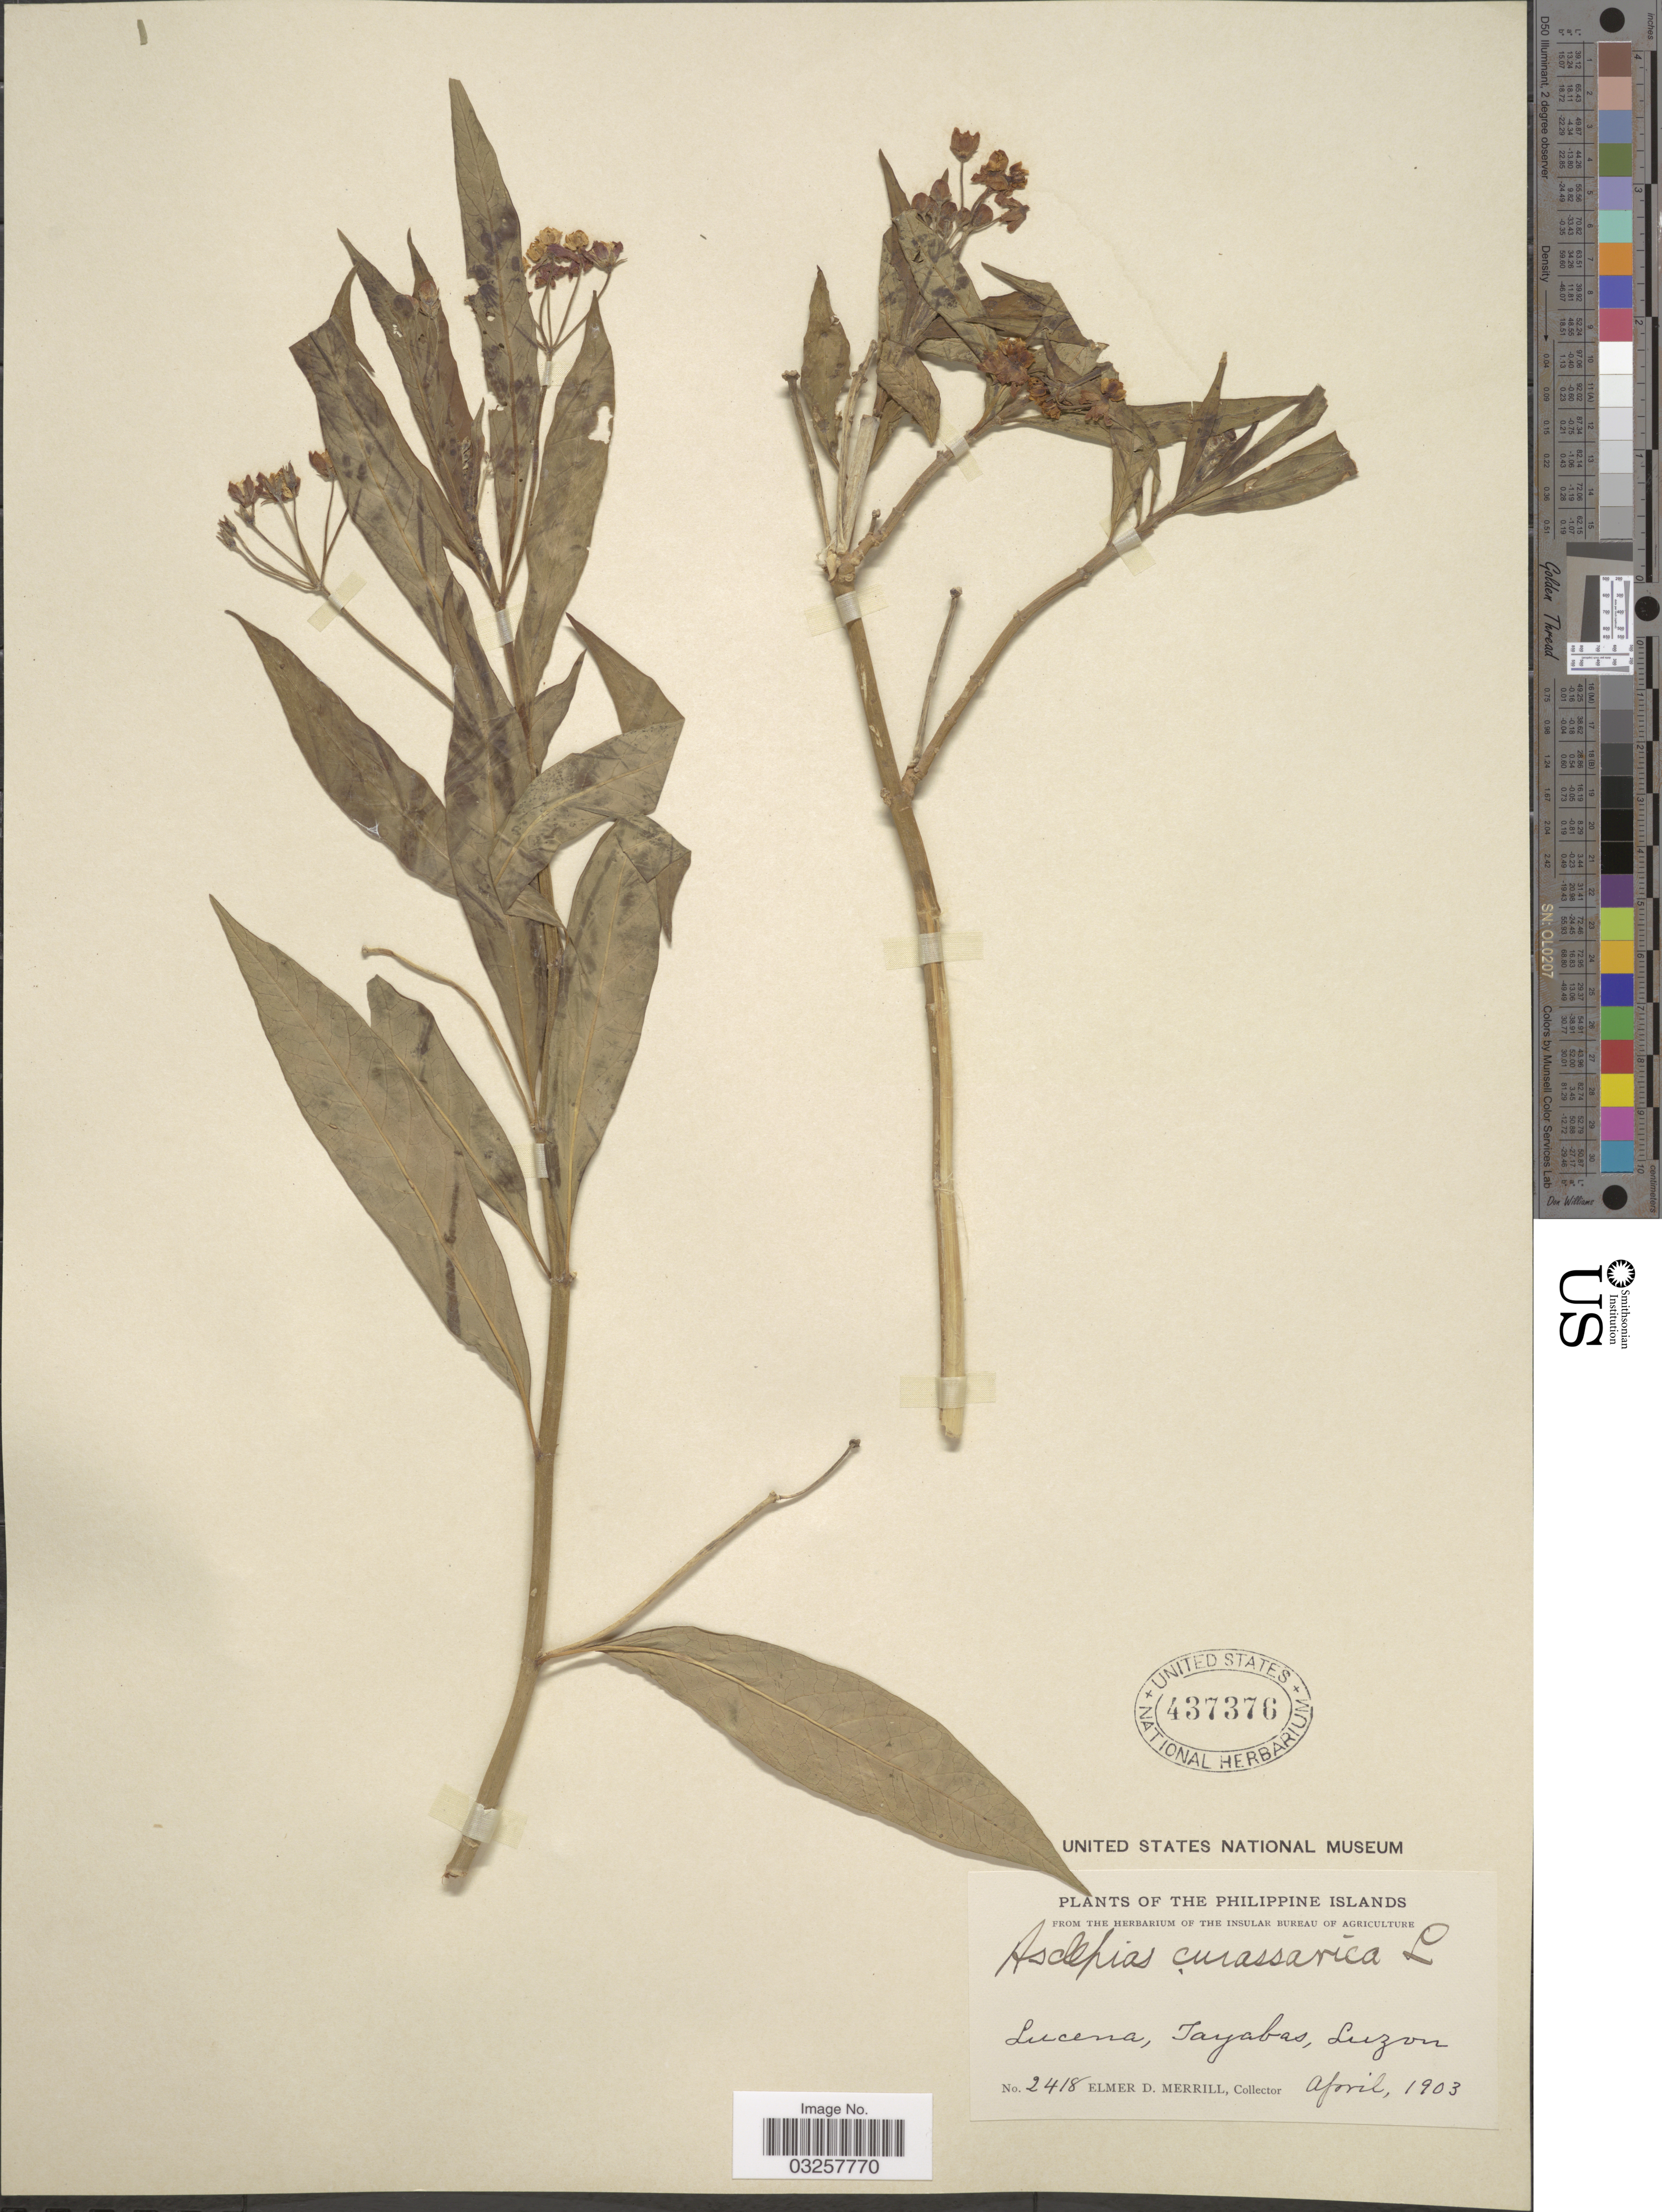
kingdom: Plantae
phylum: Tracheophyta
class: Magnoliopsida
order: Gentianales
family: Apocynaceae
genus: Asclepias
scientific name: Asclepias curassavica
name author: L.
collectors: E. D. Merrill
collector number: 2418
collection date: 1903-04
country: Philippines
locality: Lucena, Tayabas, Luzon.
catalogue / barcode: US 437376